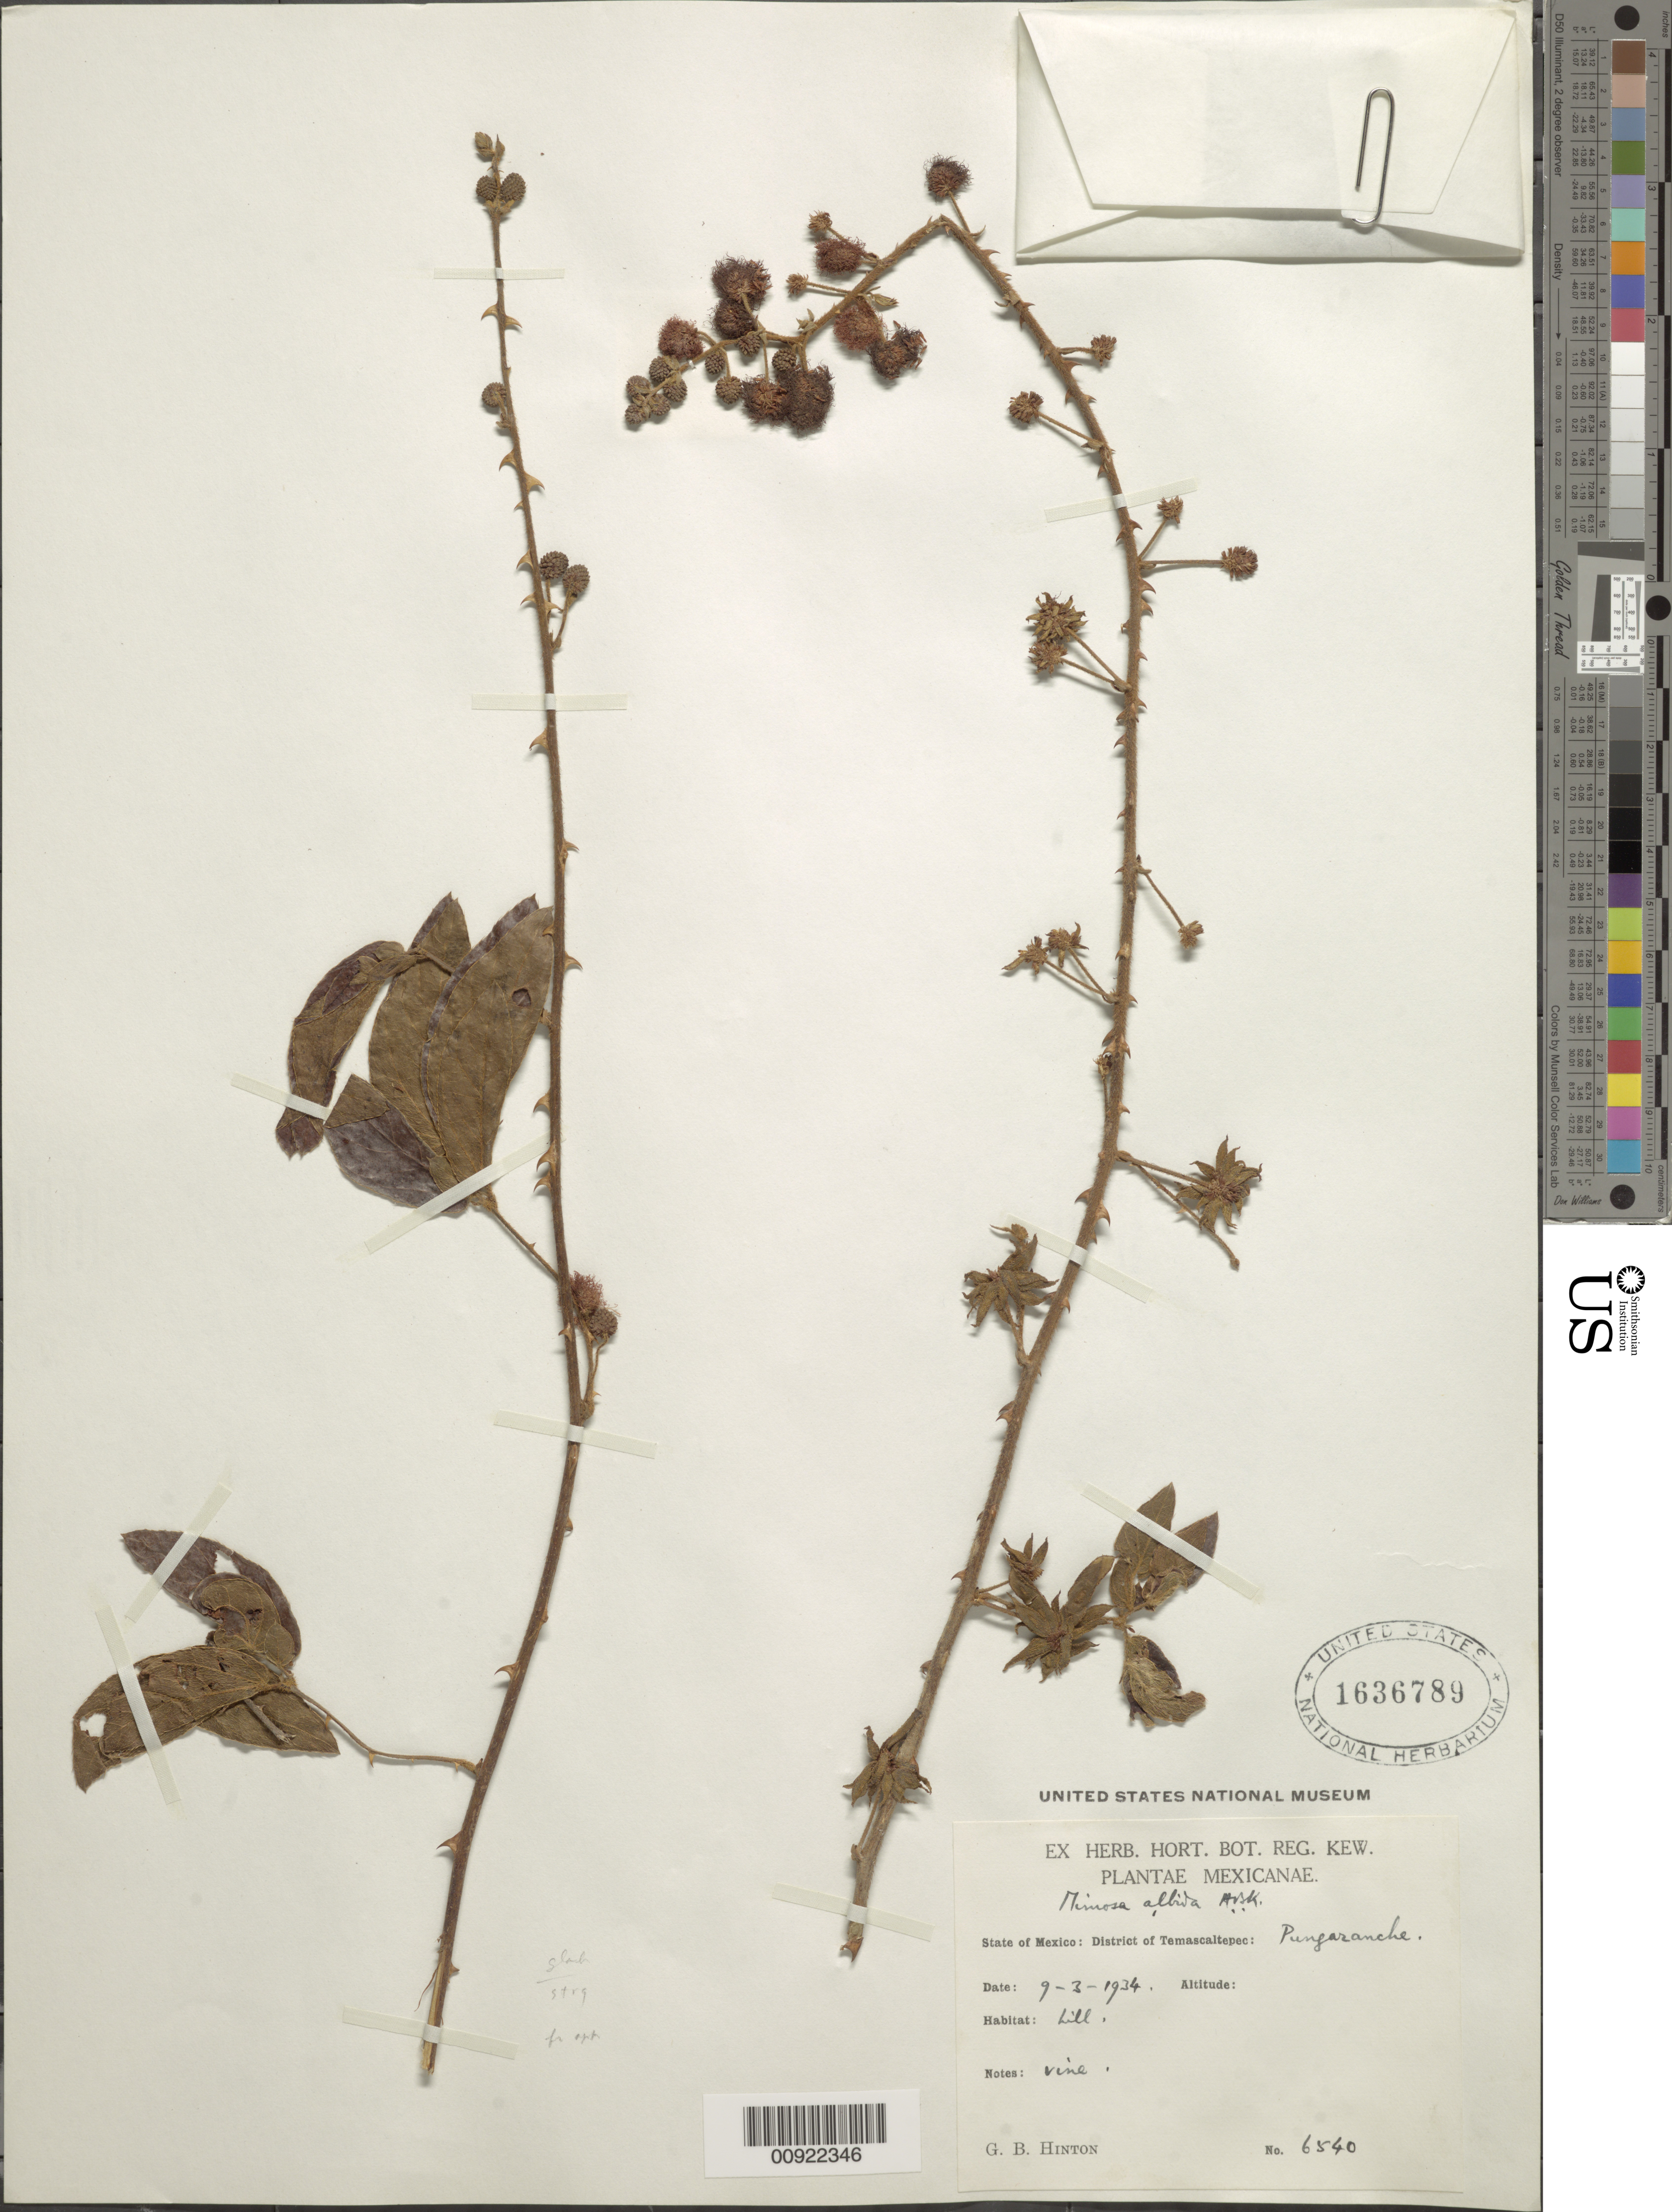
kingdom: Plantae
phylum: Tracheophyta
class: Magnoliopsida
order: Fabales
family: Fabaceae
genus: Mimosa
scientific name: Mimosa albida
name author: Humb. & Bonpl. ex Willd.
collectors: G. B. Hinton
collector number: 6540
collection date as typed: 03 Sep 1934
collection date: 1934-09-03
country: Mexico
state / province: México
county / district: Temascaltepec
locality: State of Mexico: District of Temascaltepec: Pungaranche.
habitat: Hill.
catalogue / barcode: US 1636789